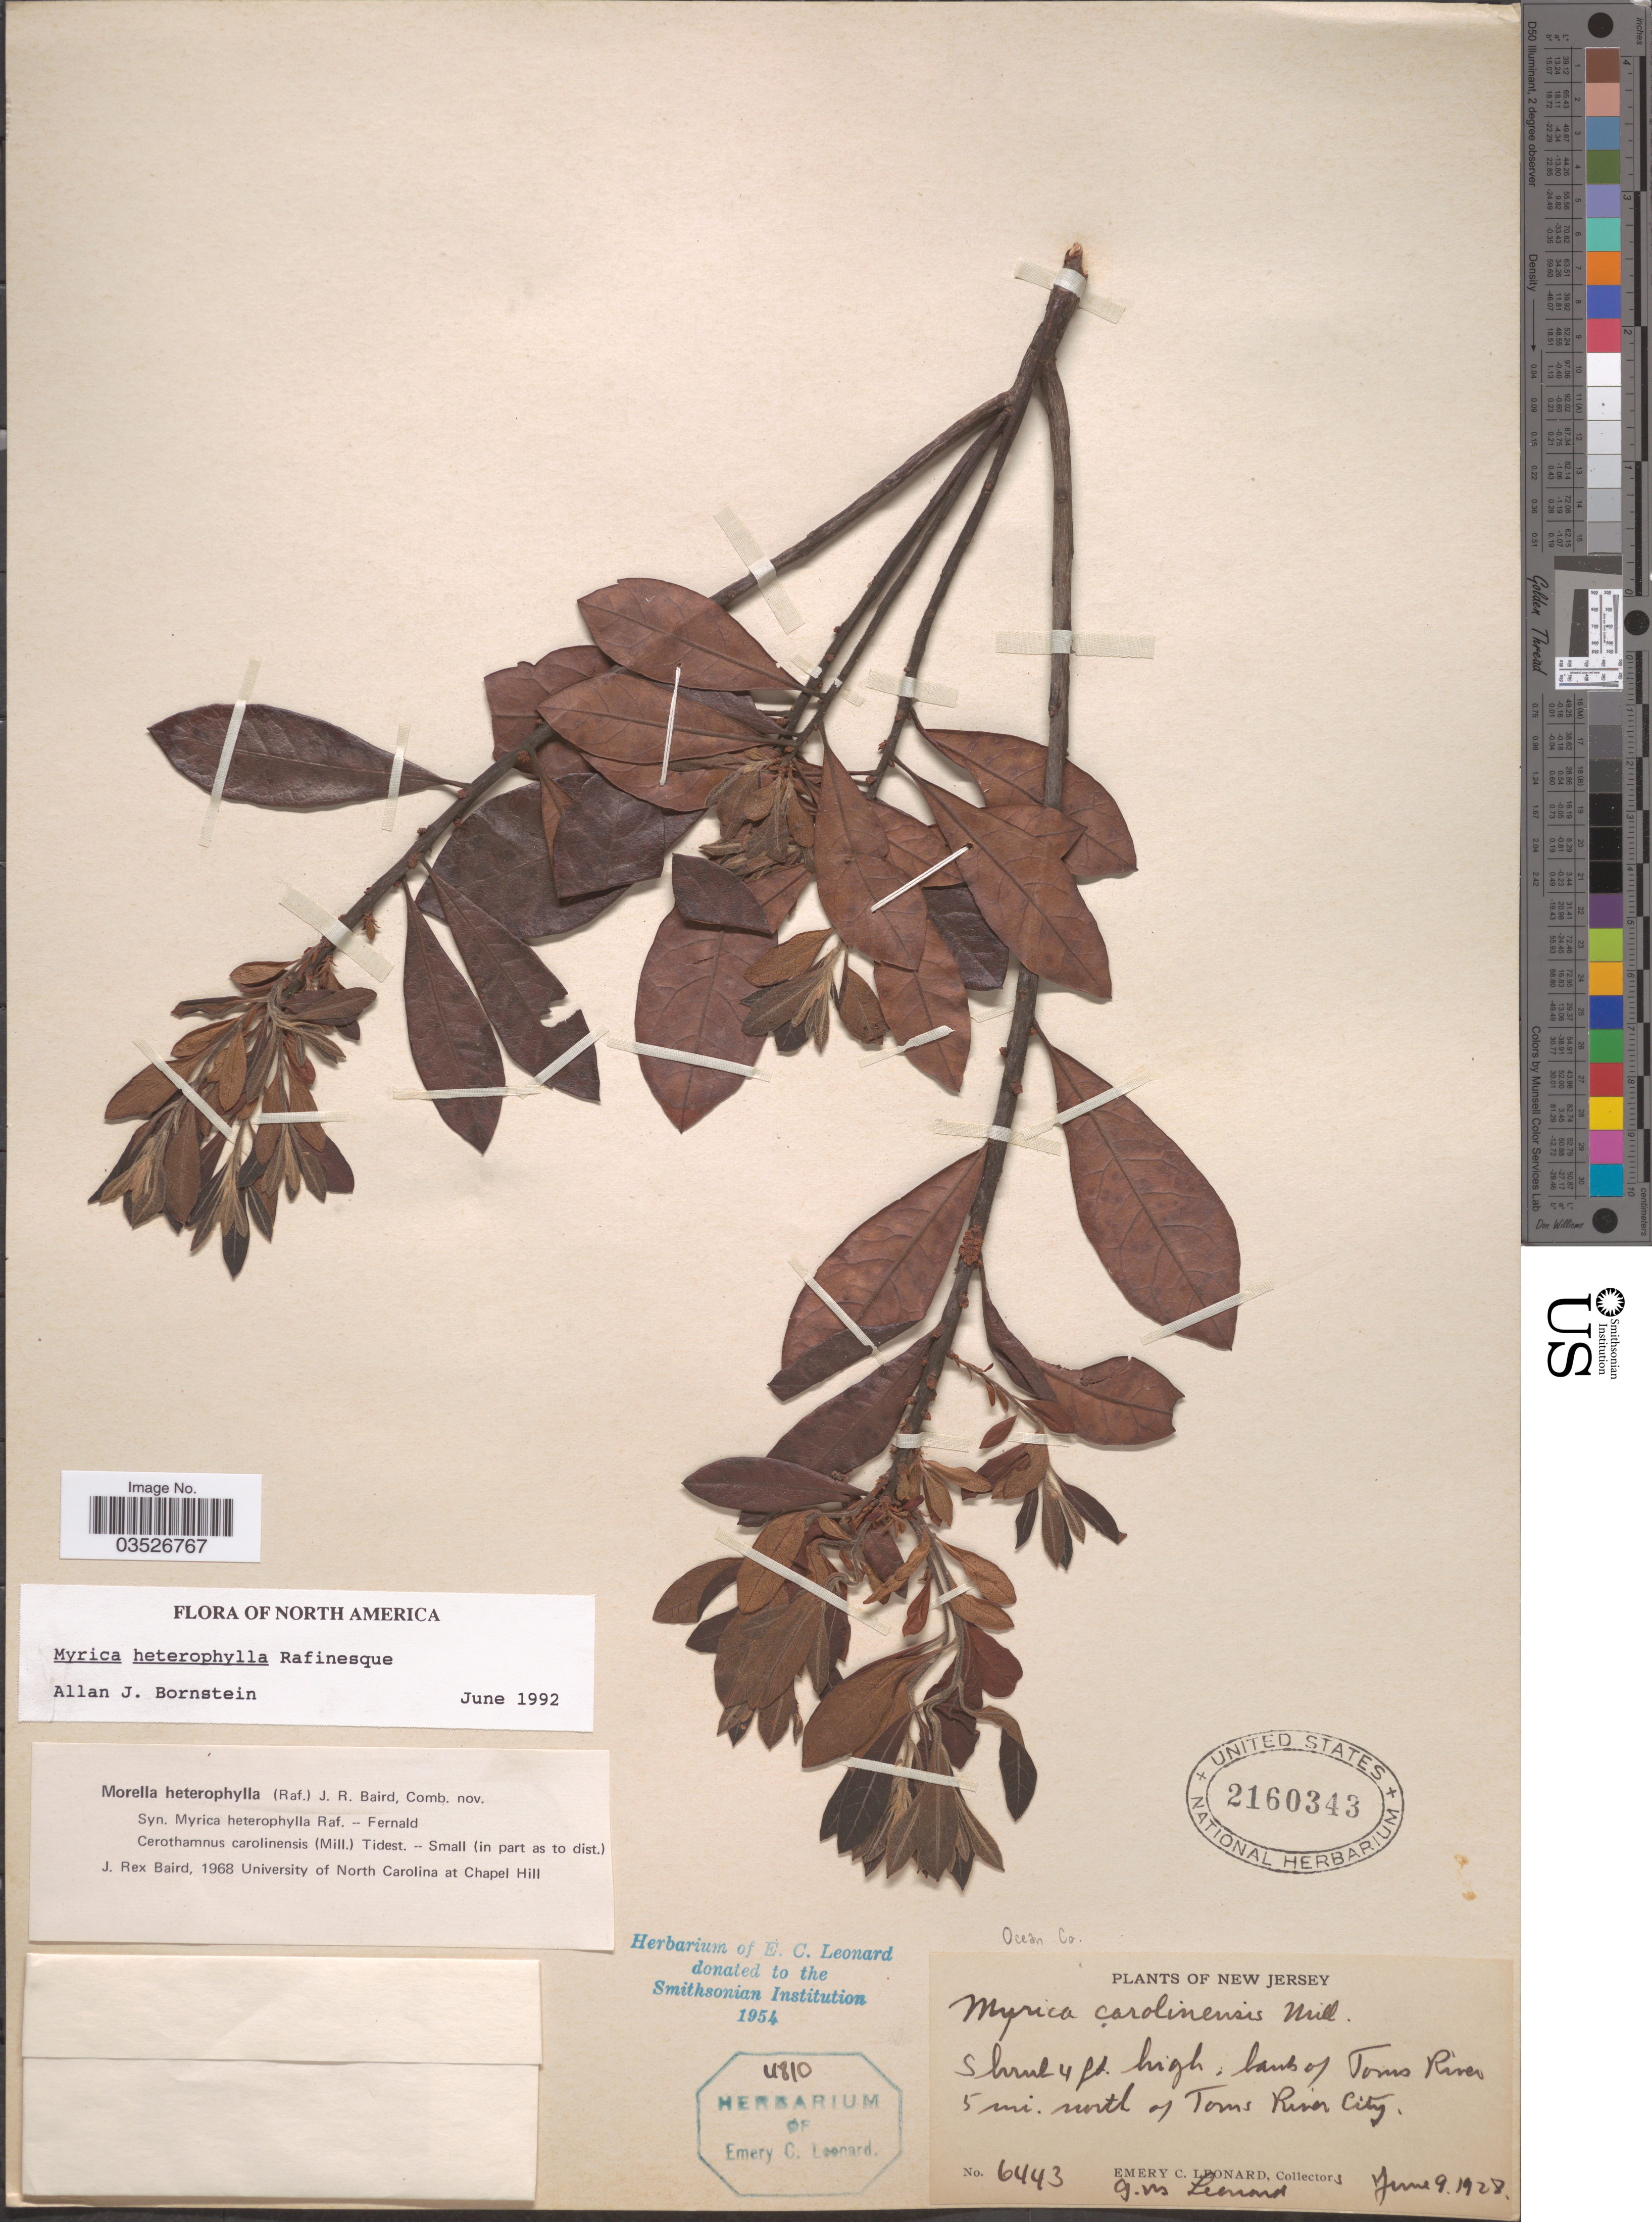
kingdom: Plantae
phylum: Tracheophyta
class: Magnoliopsida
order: Fagales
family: Myricaceae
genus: Morella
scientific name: Morella caroliniensis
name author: (Mill.) Small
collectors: E. C. Leonard & G. M. Leonard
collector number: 6443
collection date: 1928-06-09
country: United States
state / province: New Jersey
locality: Banks of Toms River 5 mi. north of Toms River City.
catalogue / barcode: US 2160343